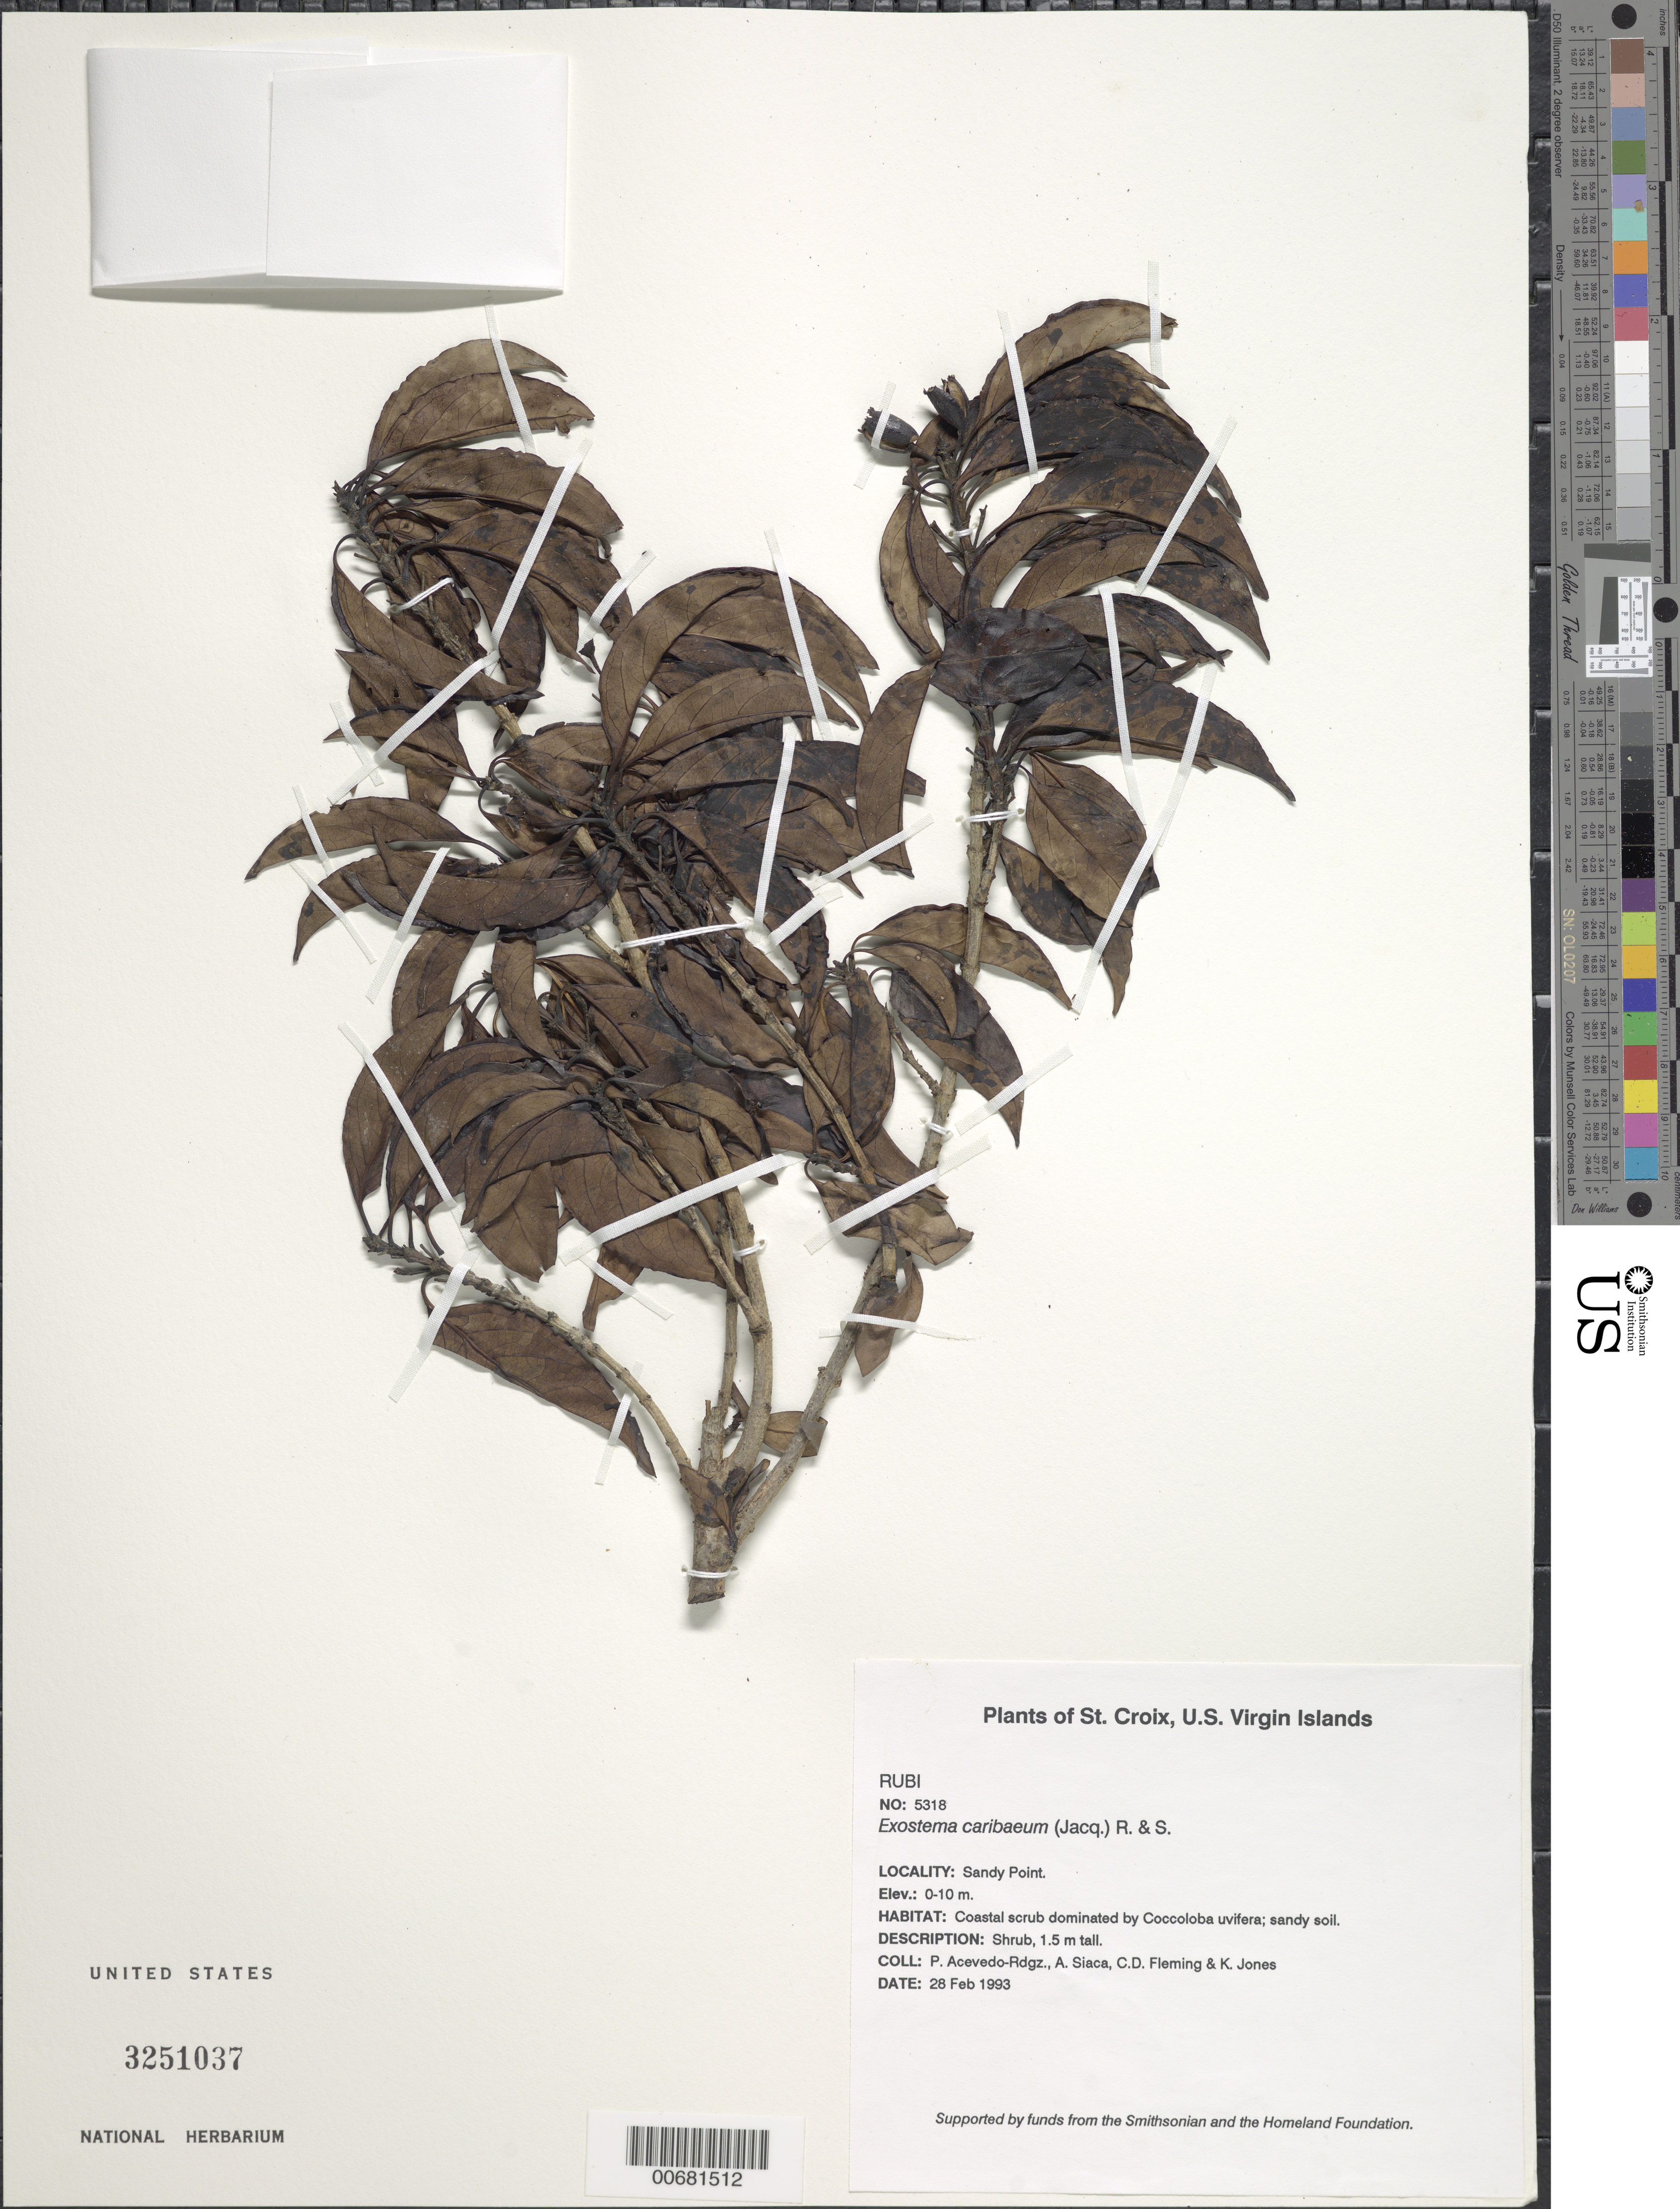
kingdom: Plantae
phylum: Tracheophyta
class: Magnoliopsida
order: Gentianales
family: Rubiaceae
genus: Exostema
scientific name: Exostema caribaeum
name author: (Jacq.) Roem. & Schult.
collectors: P. Acevedo-Rodr., A. Siaca, C. Fleming & K. Jones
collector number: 5318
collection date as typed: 28 Feb 1993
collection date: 1993-02-28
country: U.S. Virgin Islands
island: St. Croix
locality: Sandy Point.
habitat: Coastal scrub dominated by Coccoloba uvifera; sandy soil.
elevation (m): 0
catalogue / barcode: US 3241037